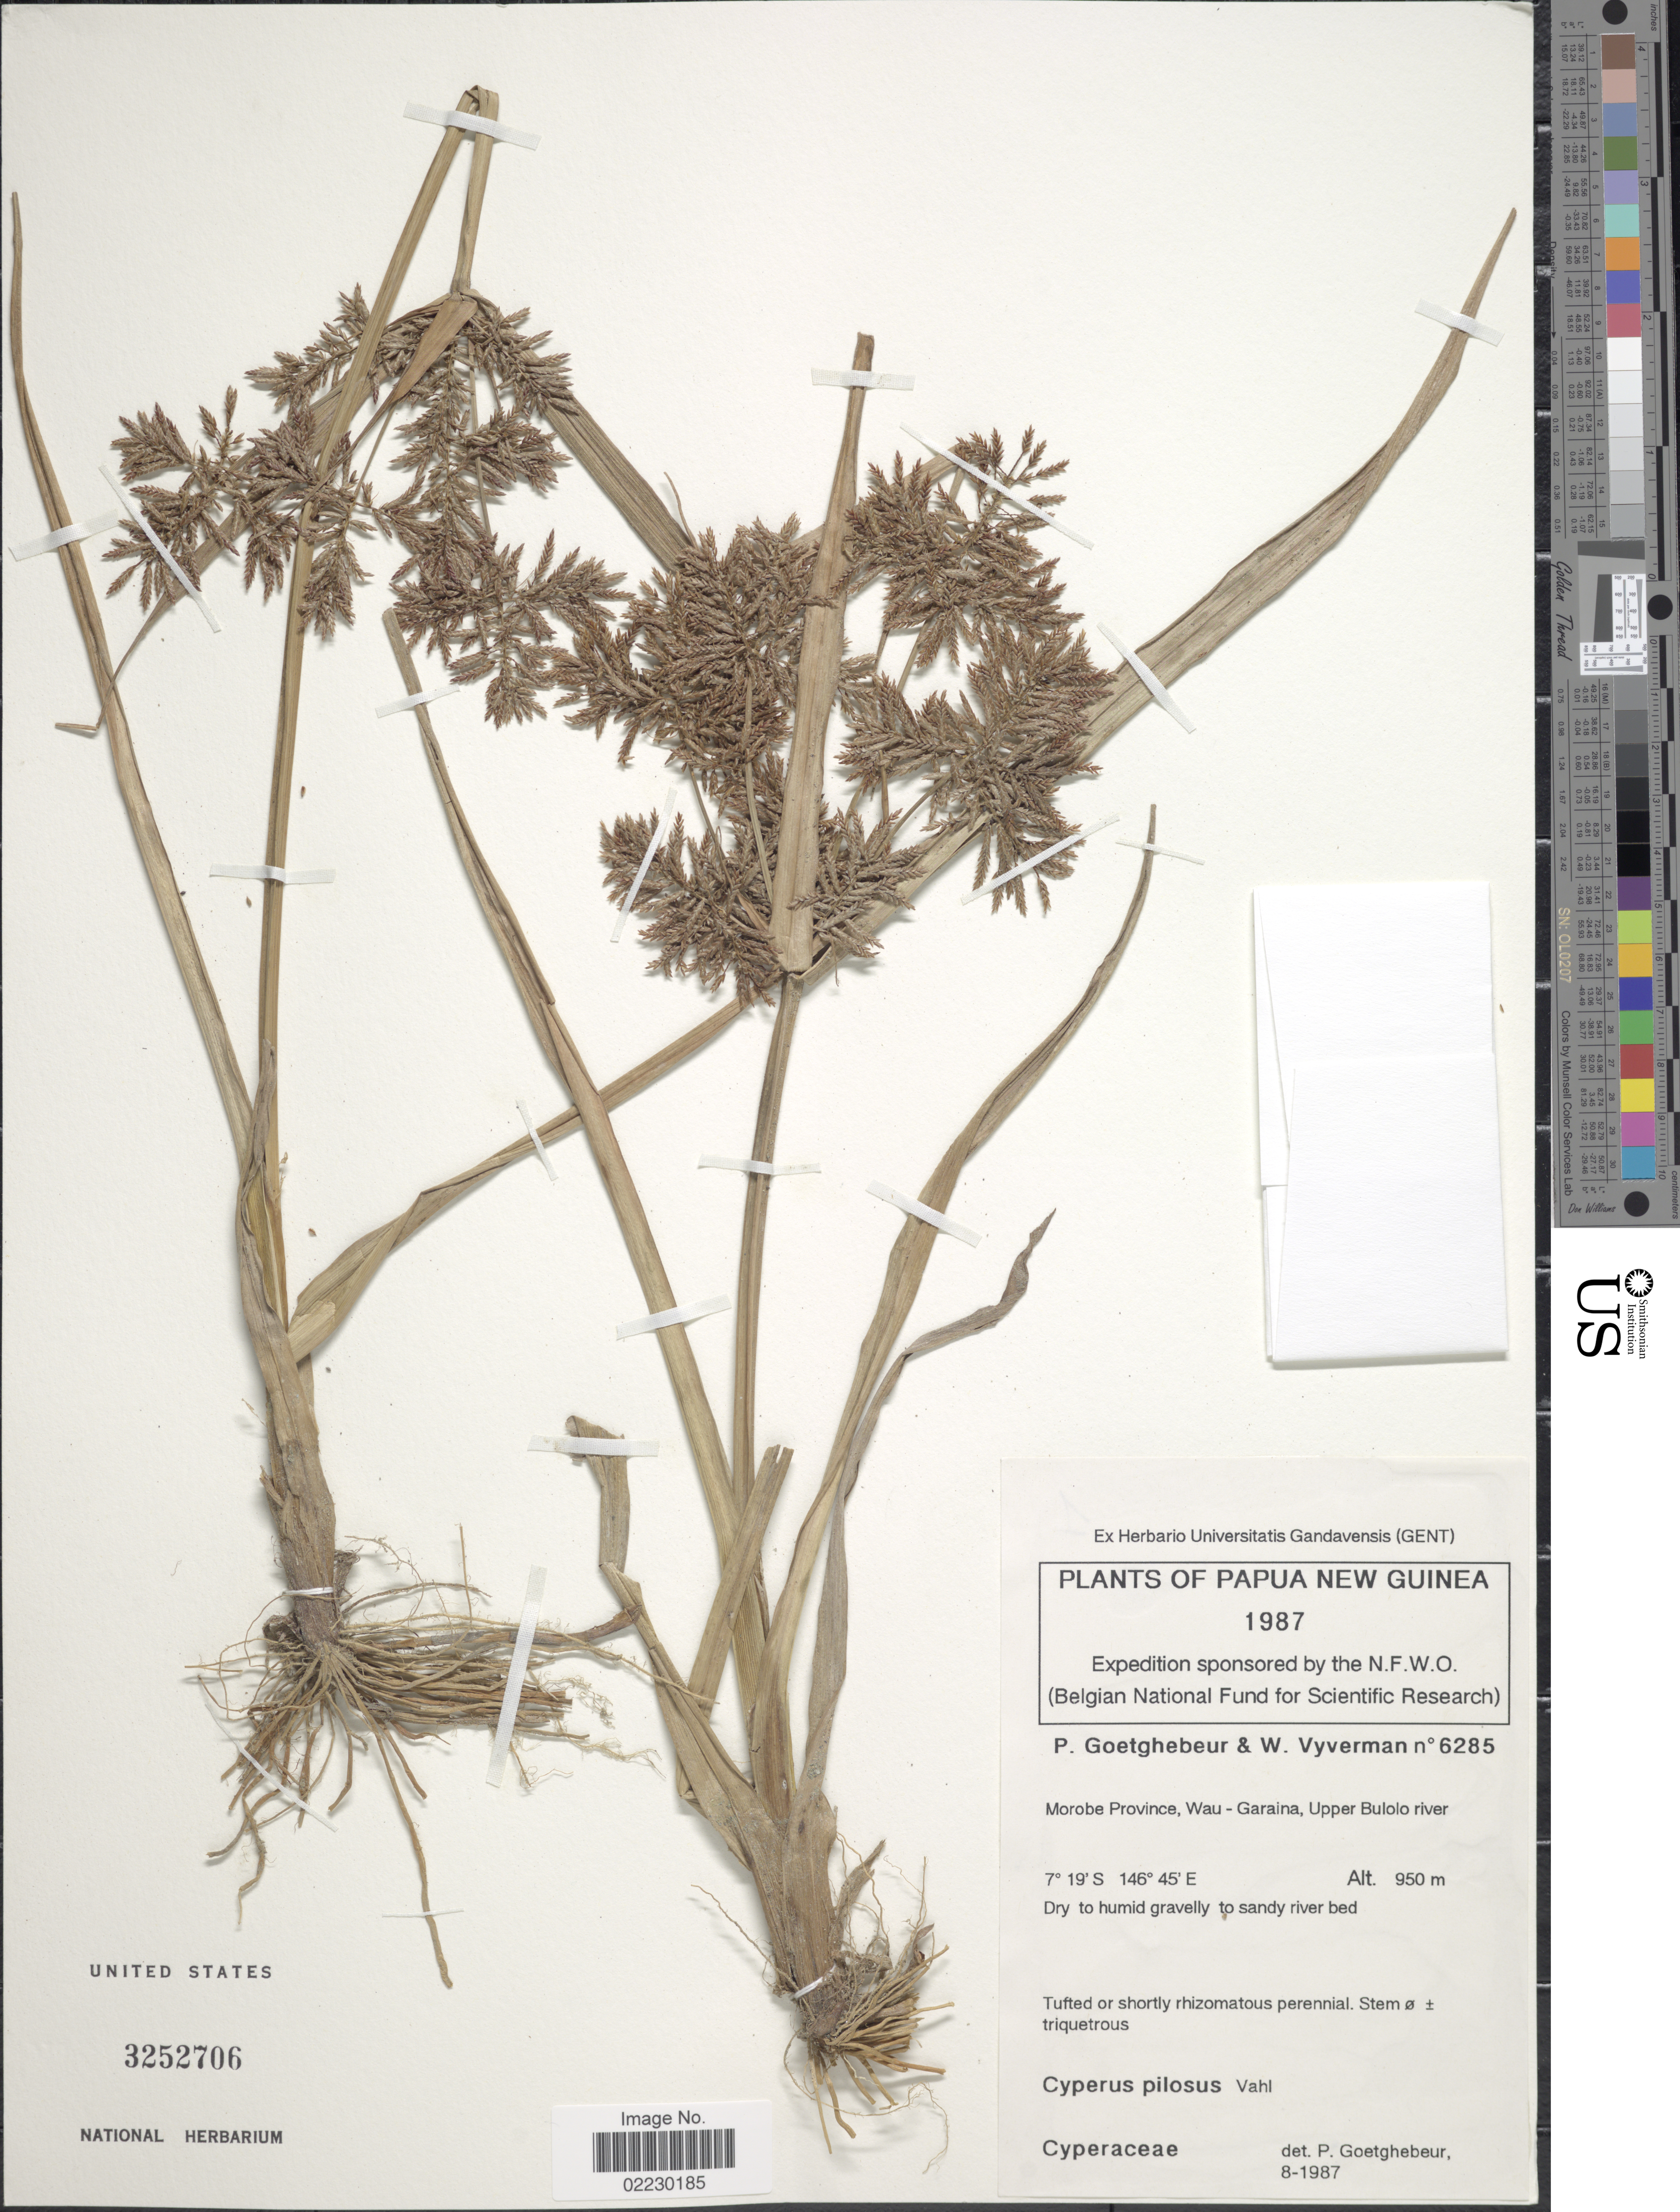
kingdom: Plantae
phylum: Tracheophyta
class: Liliopsida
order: Poales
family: Cyperaceae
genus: Cyperus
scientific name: Cyperus pilosus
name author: Vahl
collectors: P. Goetghebeur & W. Vyverman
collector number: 6285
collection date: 1987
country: Papua New Guinea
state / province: Morobe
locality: Wau-Garaina, upper Bulolo river, dry humid gravelly to sandy river bed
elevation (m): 950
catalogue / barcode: US 3252706